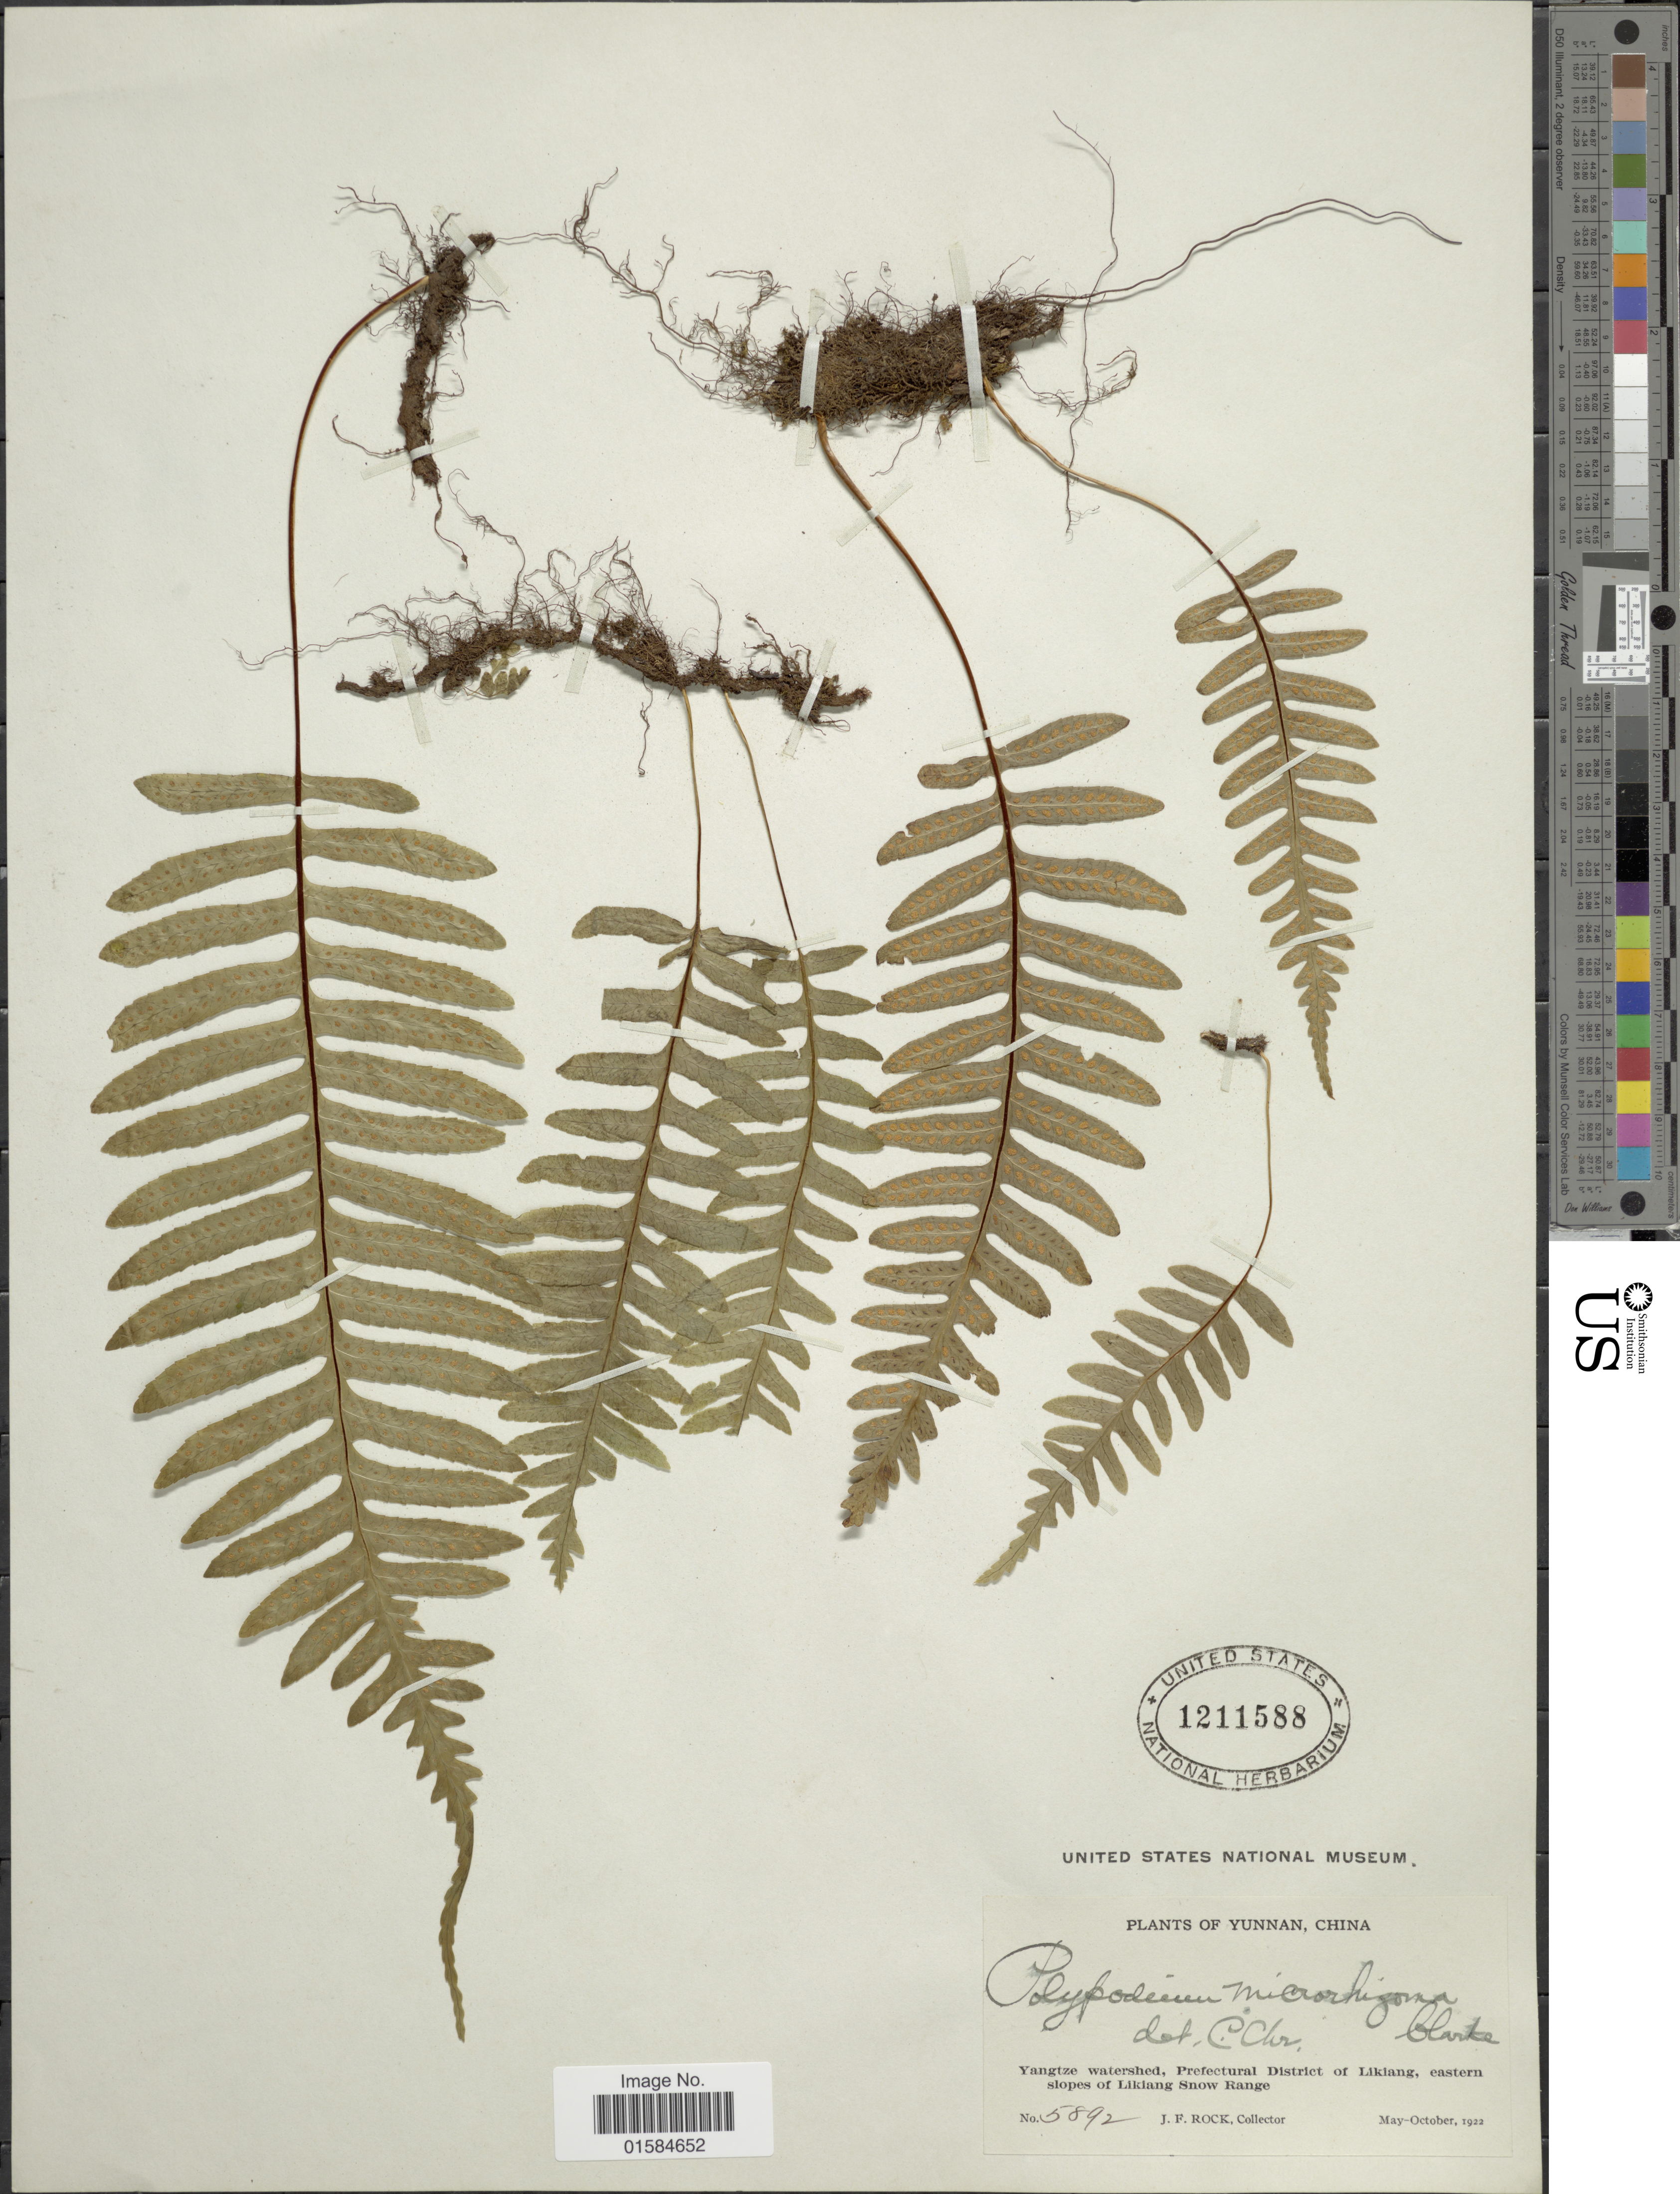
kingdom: Plantae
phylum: Tracheophyta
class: Polypodiopsida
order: Polypodiales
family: Polypodiaceae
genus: Goniophlebium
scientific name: Goniophlebium microrhizoma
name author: (C.B. Clarke) Bedd.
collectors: J. Rock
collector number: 5892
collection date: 1922-05/1922-10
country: China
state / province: Yunnan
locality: Yangtze watershed, Prefectural District of Likiang, eastern slopes of Likiang Snow Range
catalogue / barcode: US 1211588